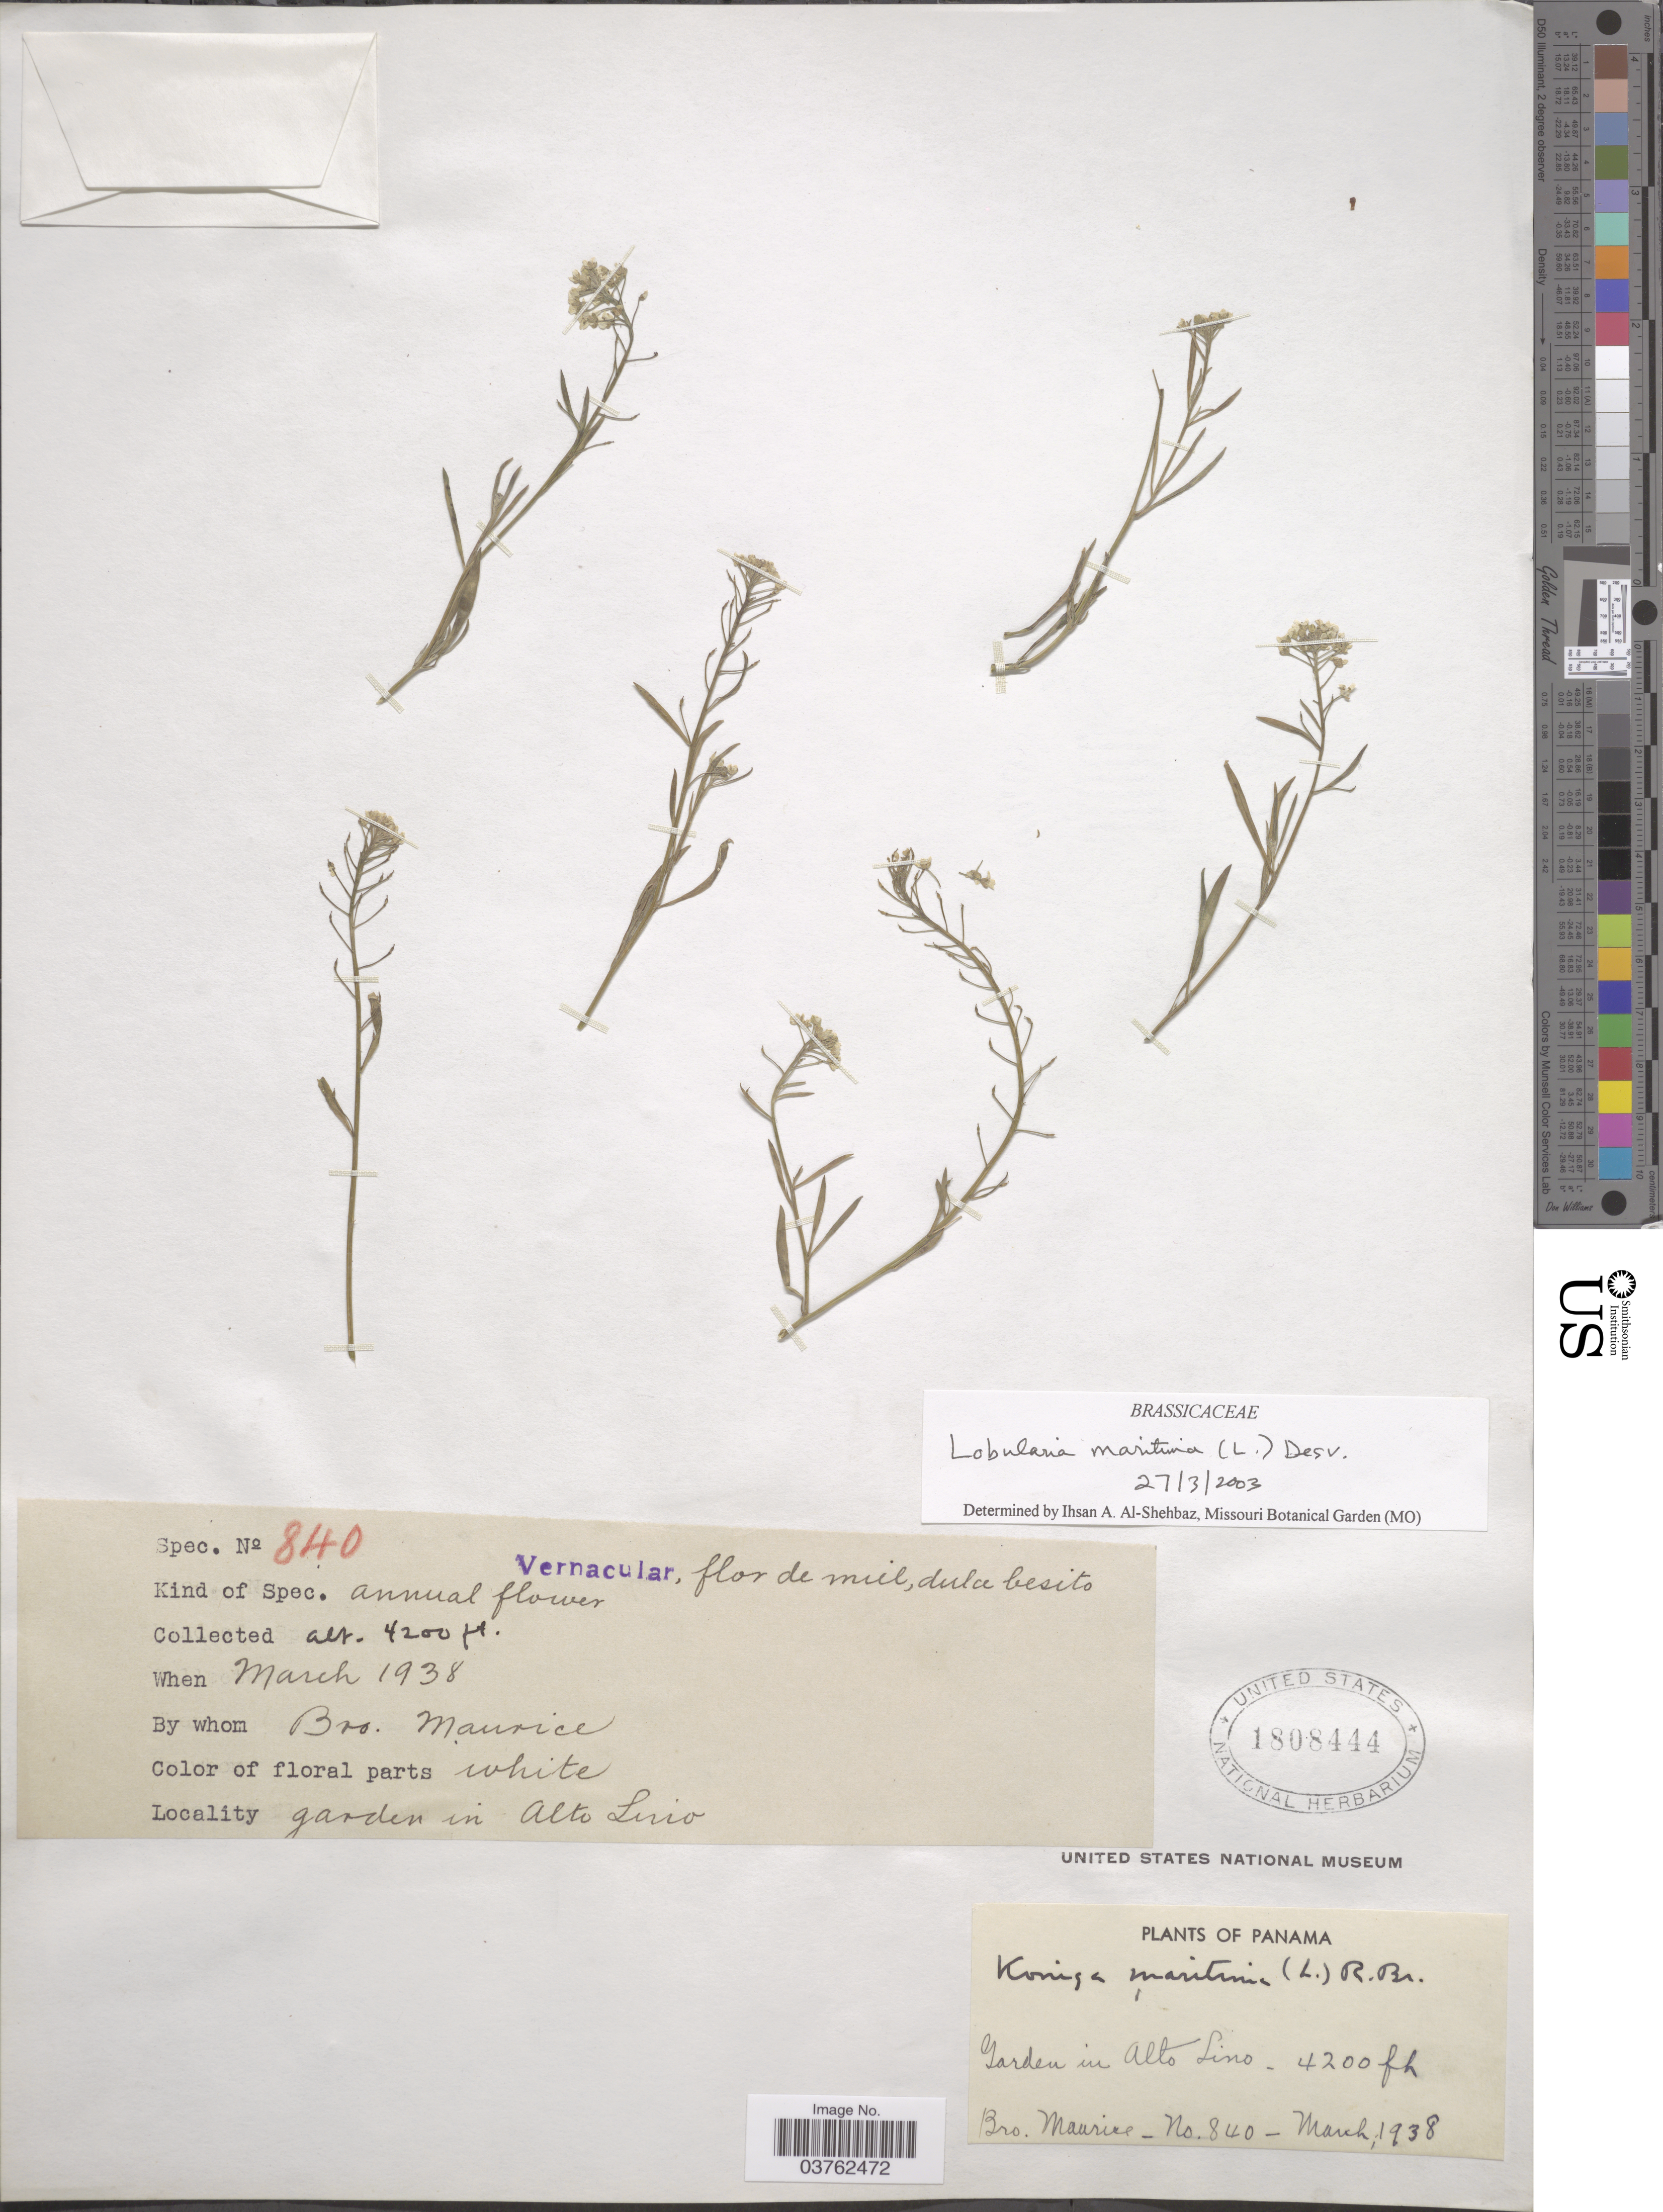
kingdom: Plantae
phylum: Tracheophyta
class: Magnoliopsida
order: Brassicales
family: Brassicaceae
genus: Lobularia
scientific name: Lobularia maritima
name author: (L.) Desv.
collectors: B. Maurice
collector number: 840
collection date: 1938-03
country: Panama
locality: Garden in Alto Lino.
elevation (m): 1280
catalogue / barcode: US 1808444